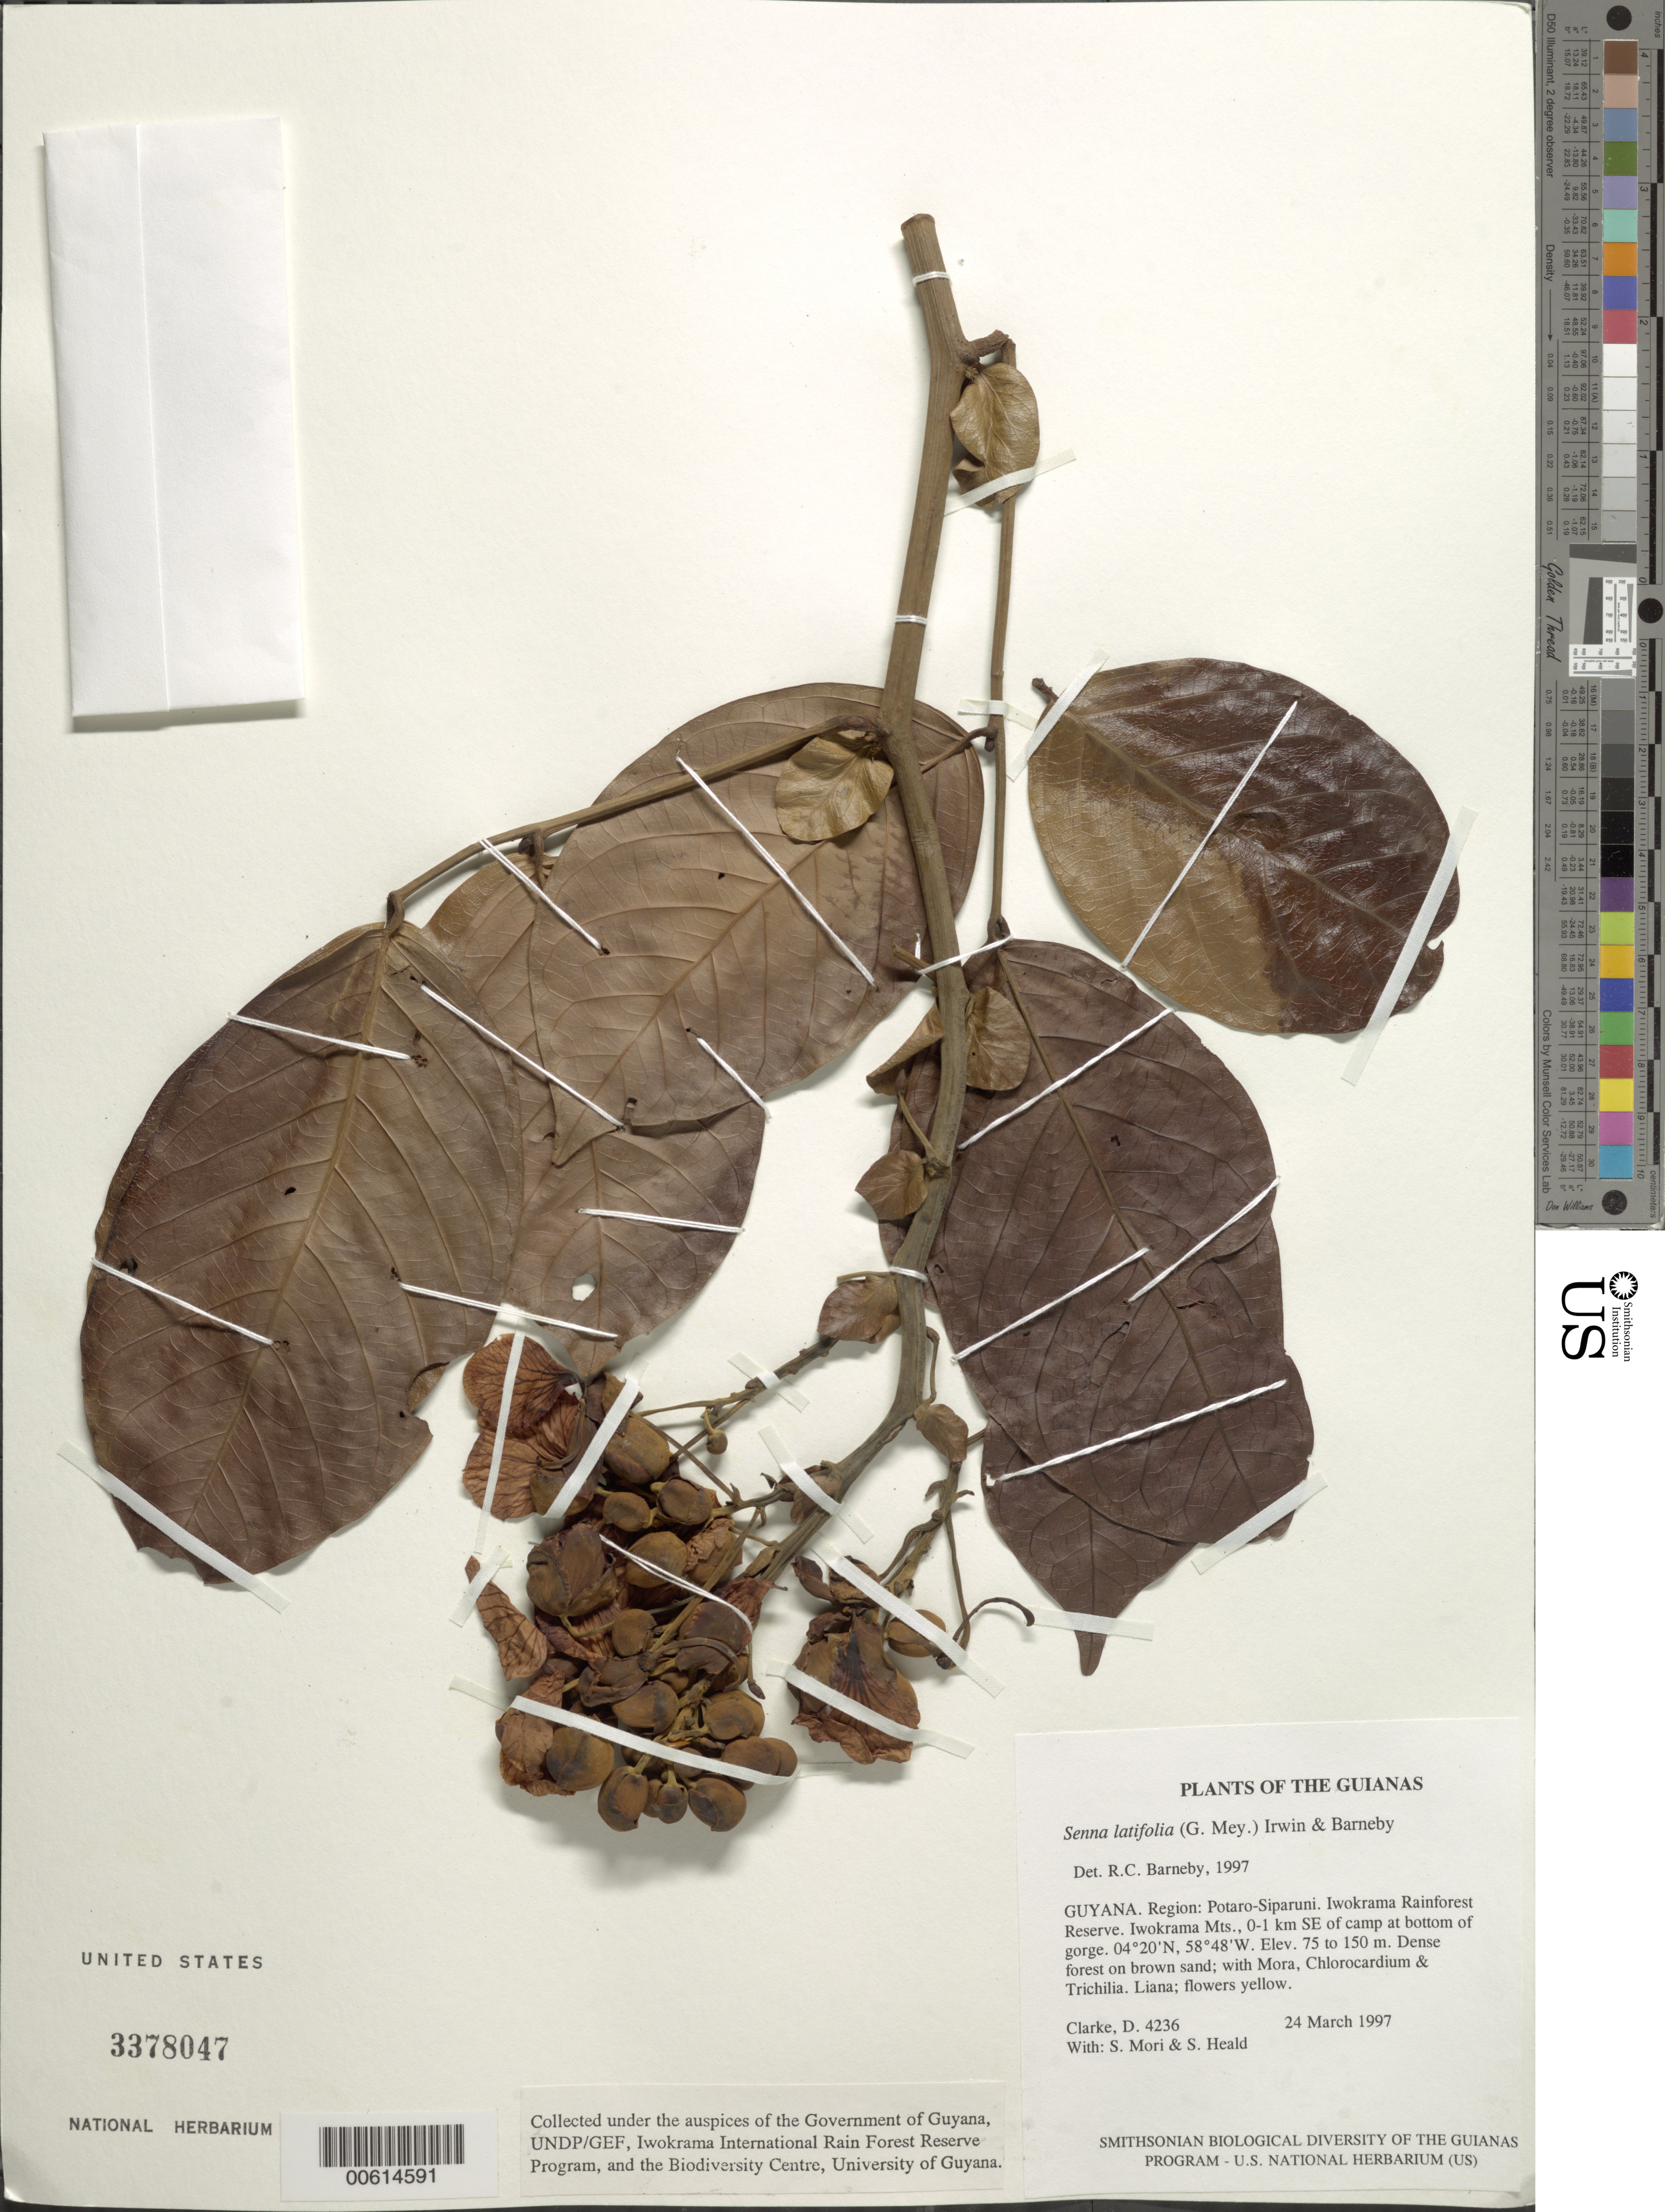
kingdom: Plantae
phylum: Tracheophyta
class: Magnoliopsida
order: Fabales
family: Fabaceae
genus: Senna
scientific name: Senna latifolia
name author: (G. Mey.) H.S. Irwin & Barneby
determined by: Barneby, Rupert C., (NY)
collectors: H. D. Clarke, S. Mori & S. Heald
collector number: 4236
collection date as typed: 24 March 1997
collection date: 1997-03-24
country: Guyana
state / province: Potaro-Siparuni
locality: Iwokrama Rainforest Reserve. Iwokrama Mts., 0-1 km SE of camp at bottom of gorge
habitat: Dense forest on brown sand; with Mora, Chlorocardium & Trichilia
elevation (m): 75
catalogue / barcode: US 3378047